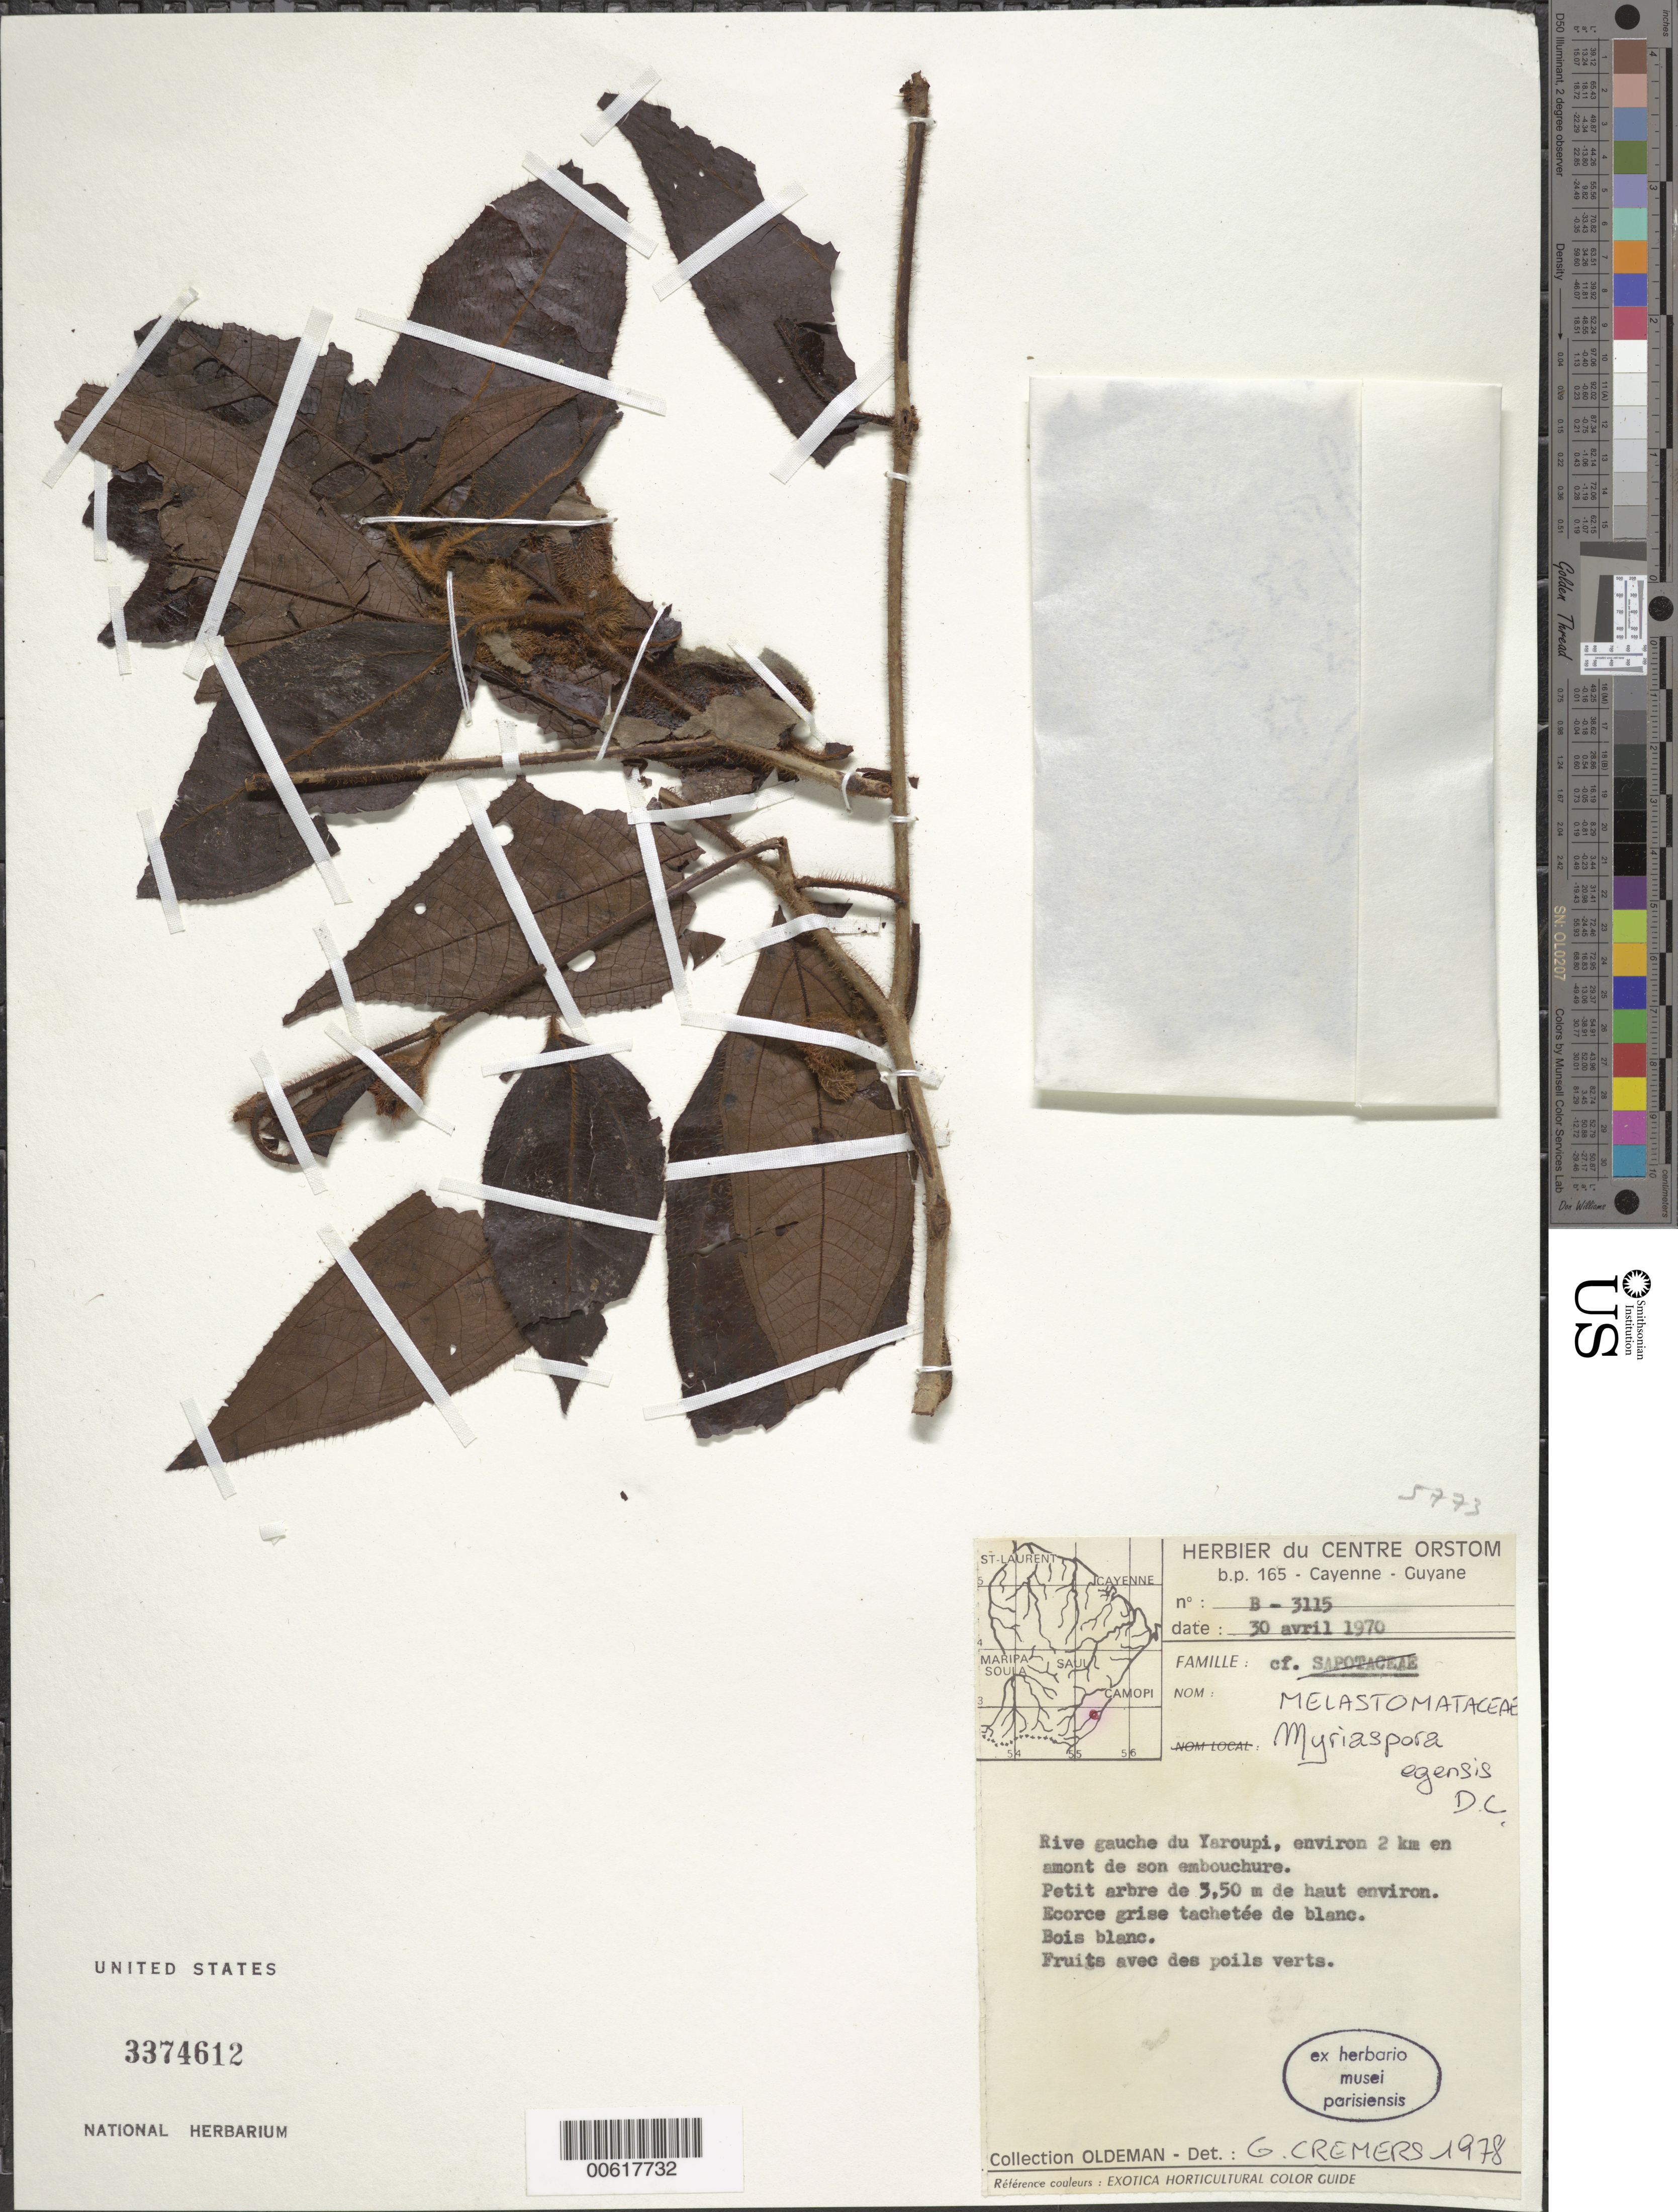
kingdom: Plantae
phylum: Tracheophyta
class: Magnoliopsida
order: Myrtales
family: Melastomataceae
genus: Bellucia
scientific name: Bellucia egensis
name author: (DC.) Penneys et al.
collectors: R. Oldeman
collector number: B 3115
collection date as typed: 30-Apr-70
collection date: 1970-04-30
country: French Guiana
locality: Rivière Yaroupi, rive gauche, environ 2 km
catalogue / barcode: US 3374612